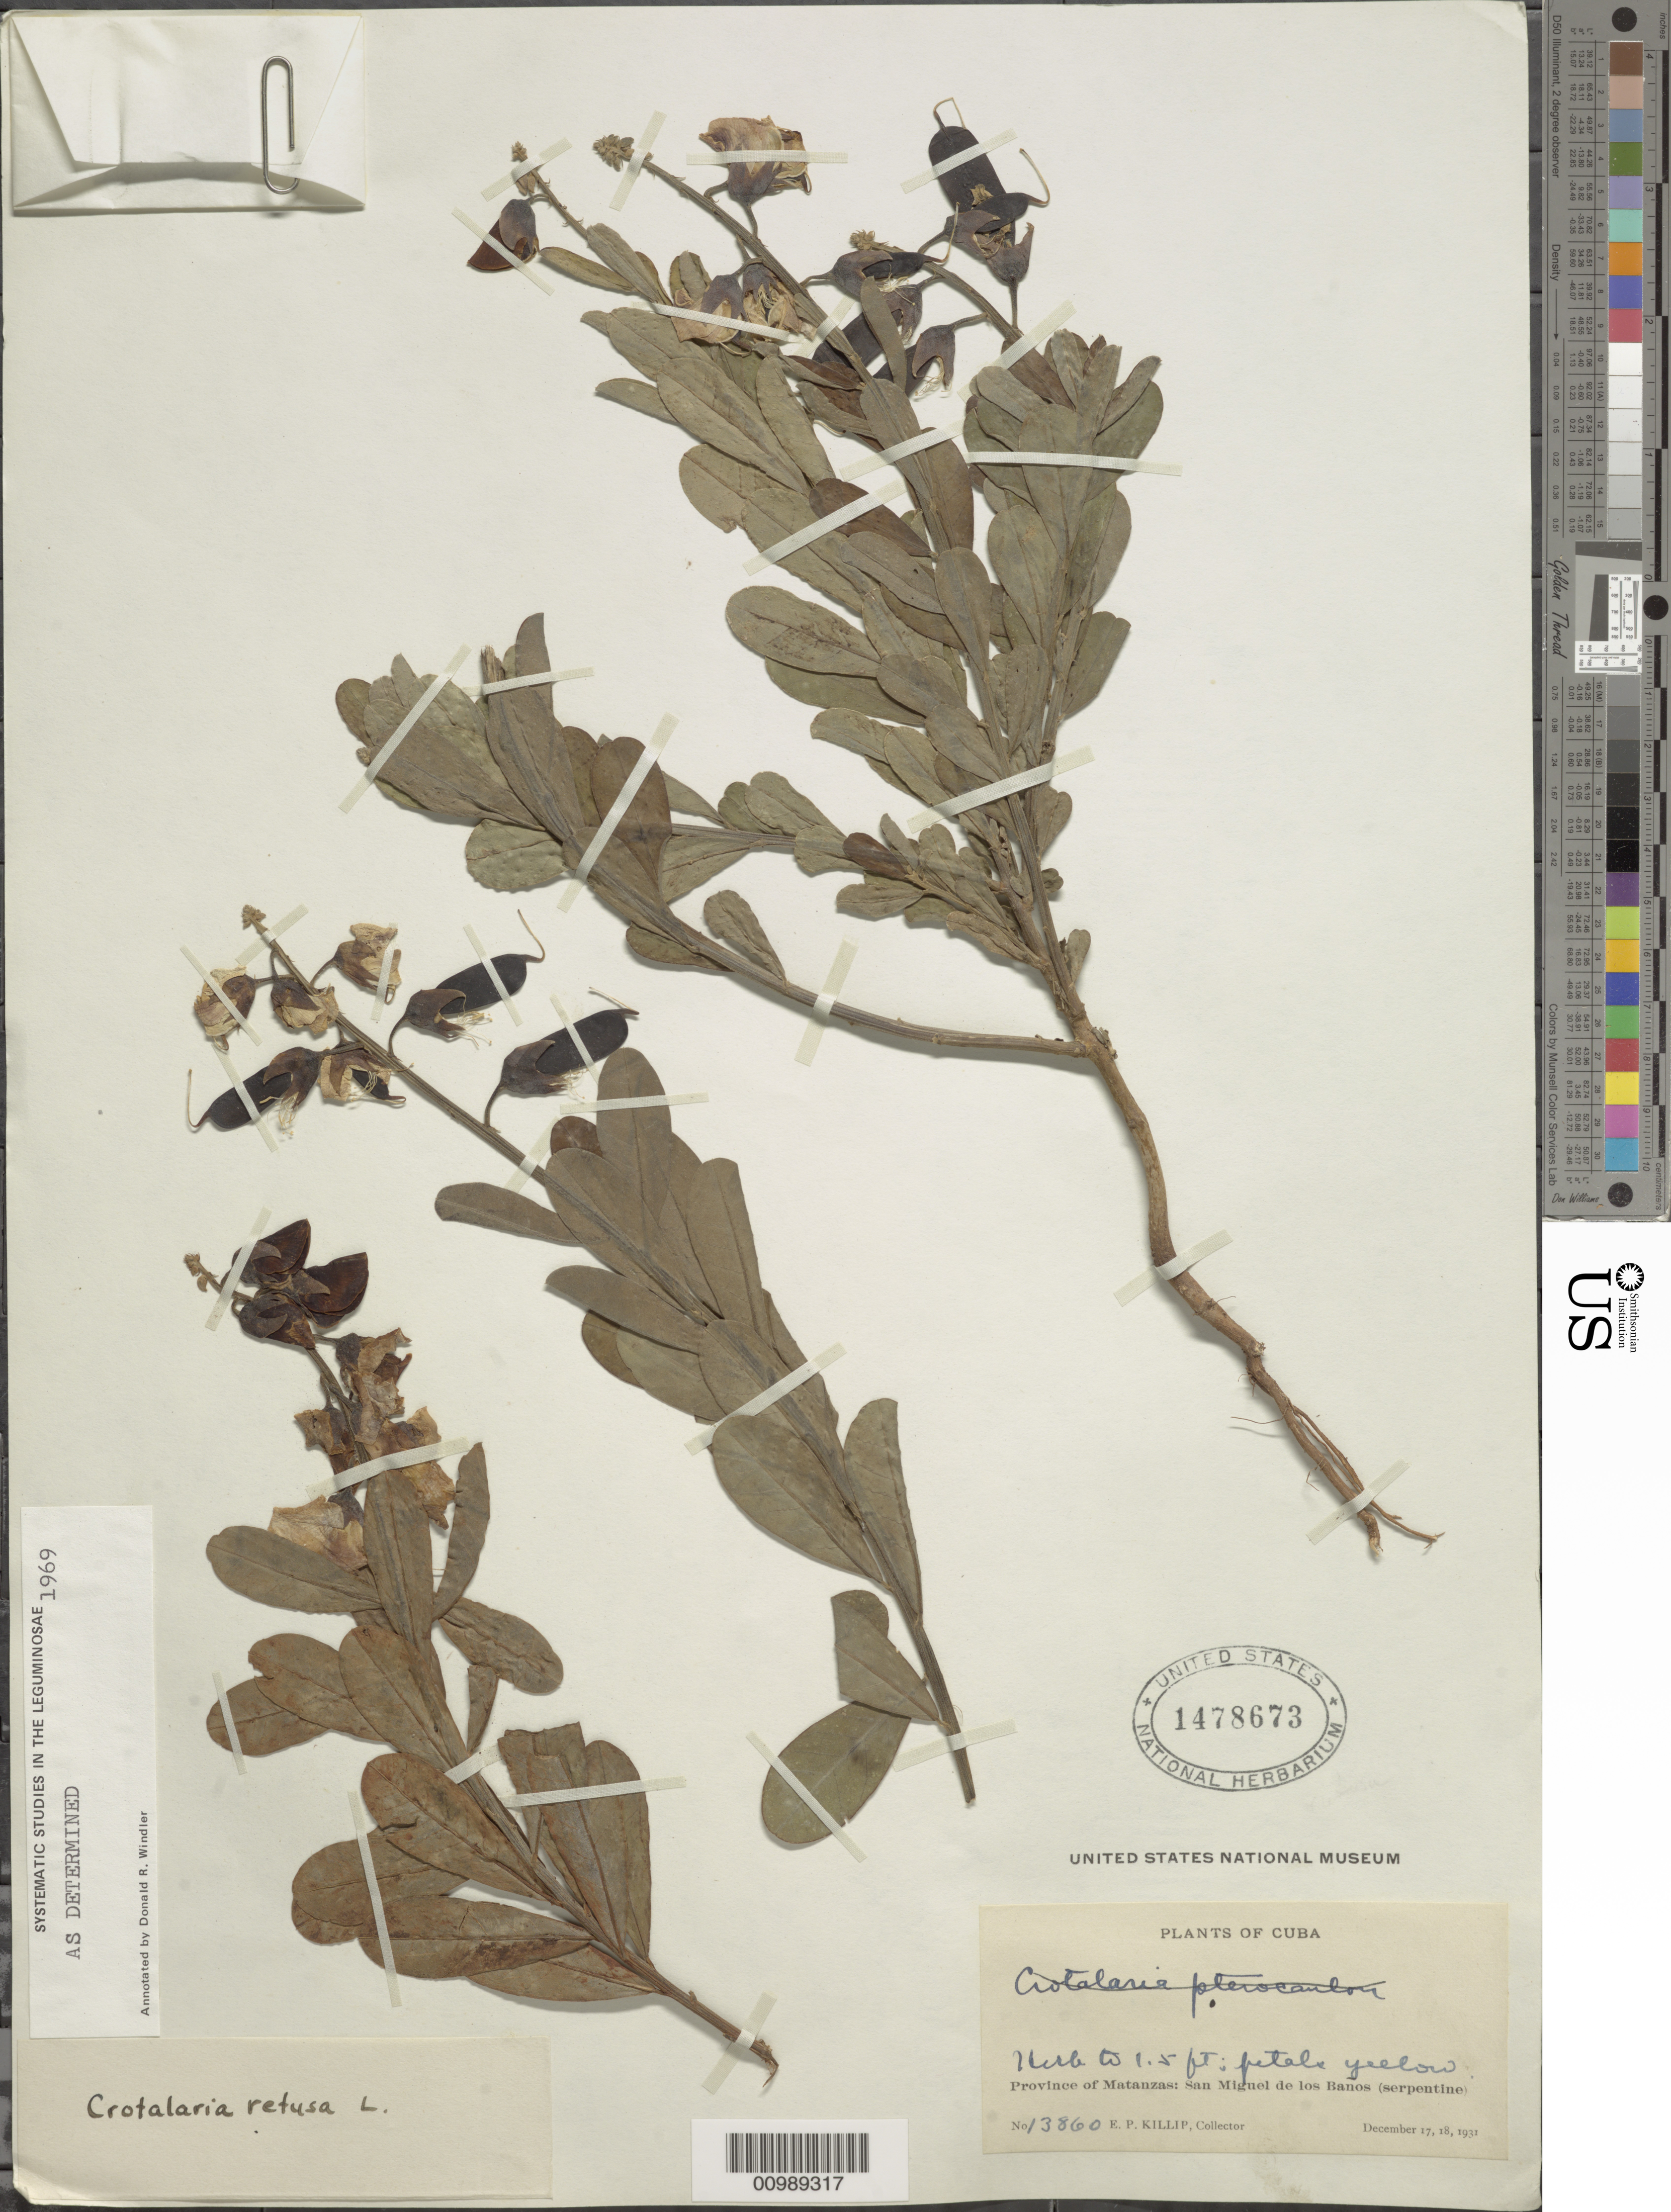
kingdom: Plantae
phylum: Tracheophyta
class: Magnoliopsida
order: Fabales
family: Fabaceae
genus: Crotalaria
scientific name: Crotalaria retusa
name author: L.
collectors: E. P. Killip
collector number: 13860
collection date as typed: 17 Dec 1931 and 18 Dec 1931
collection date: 1931-12-17,1931-12-18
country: Cuba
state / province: Matanzas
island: Cuba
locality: San Miguel de los Banos (serpentine)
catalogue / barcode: US 1478673